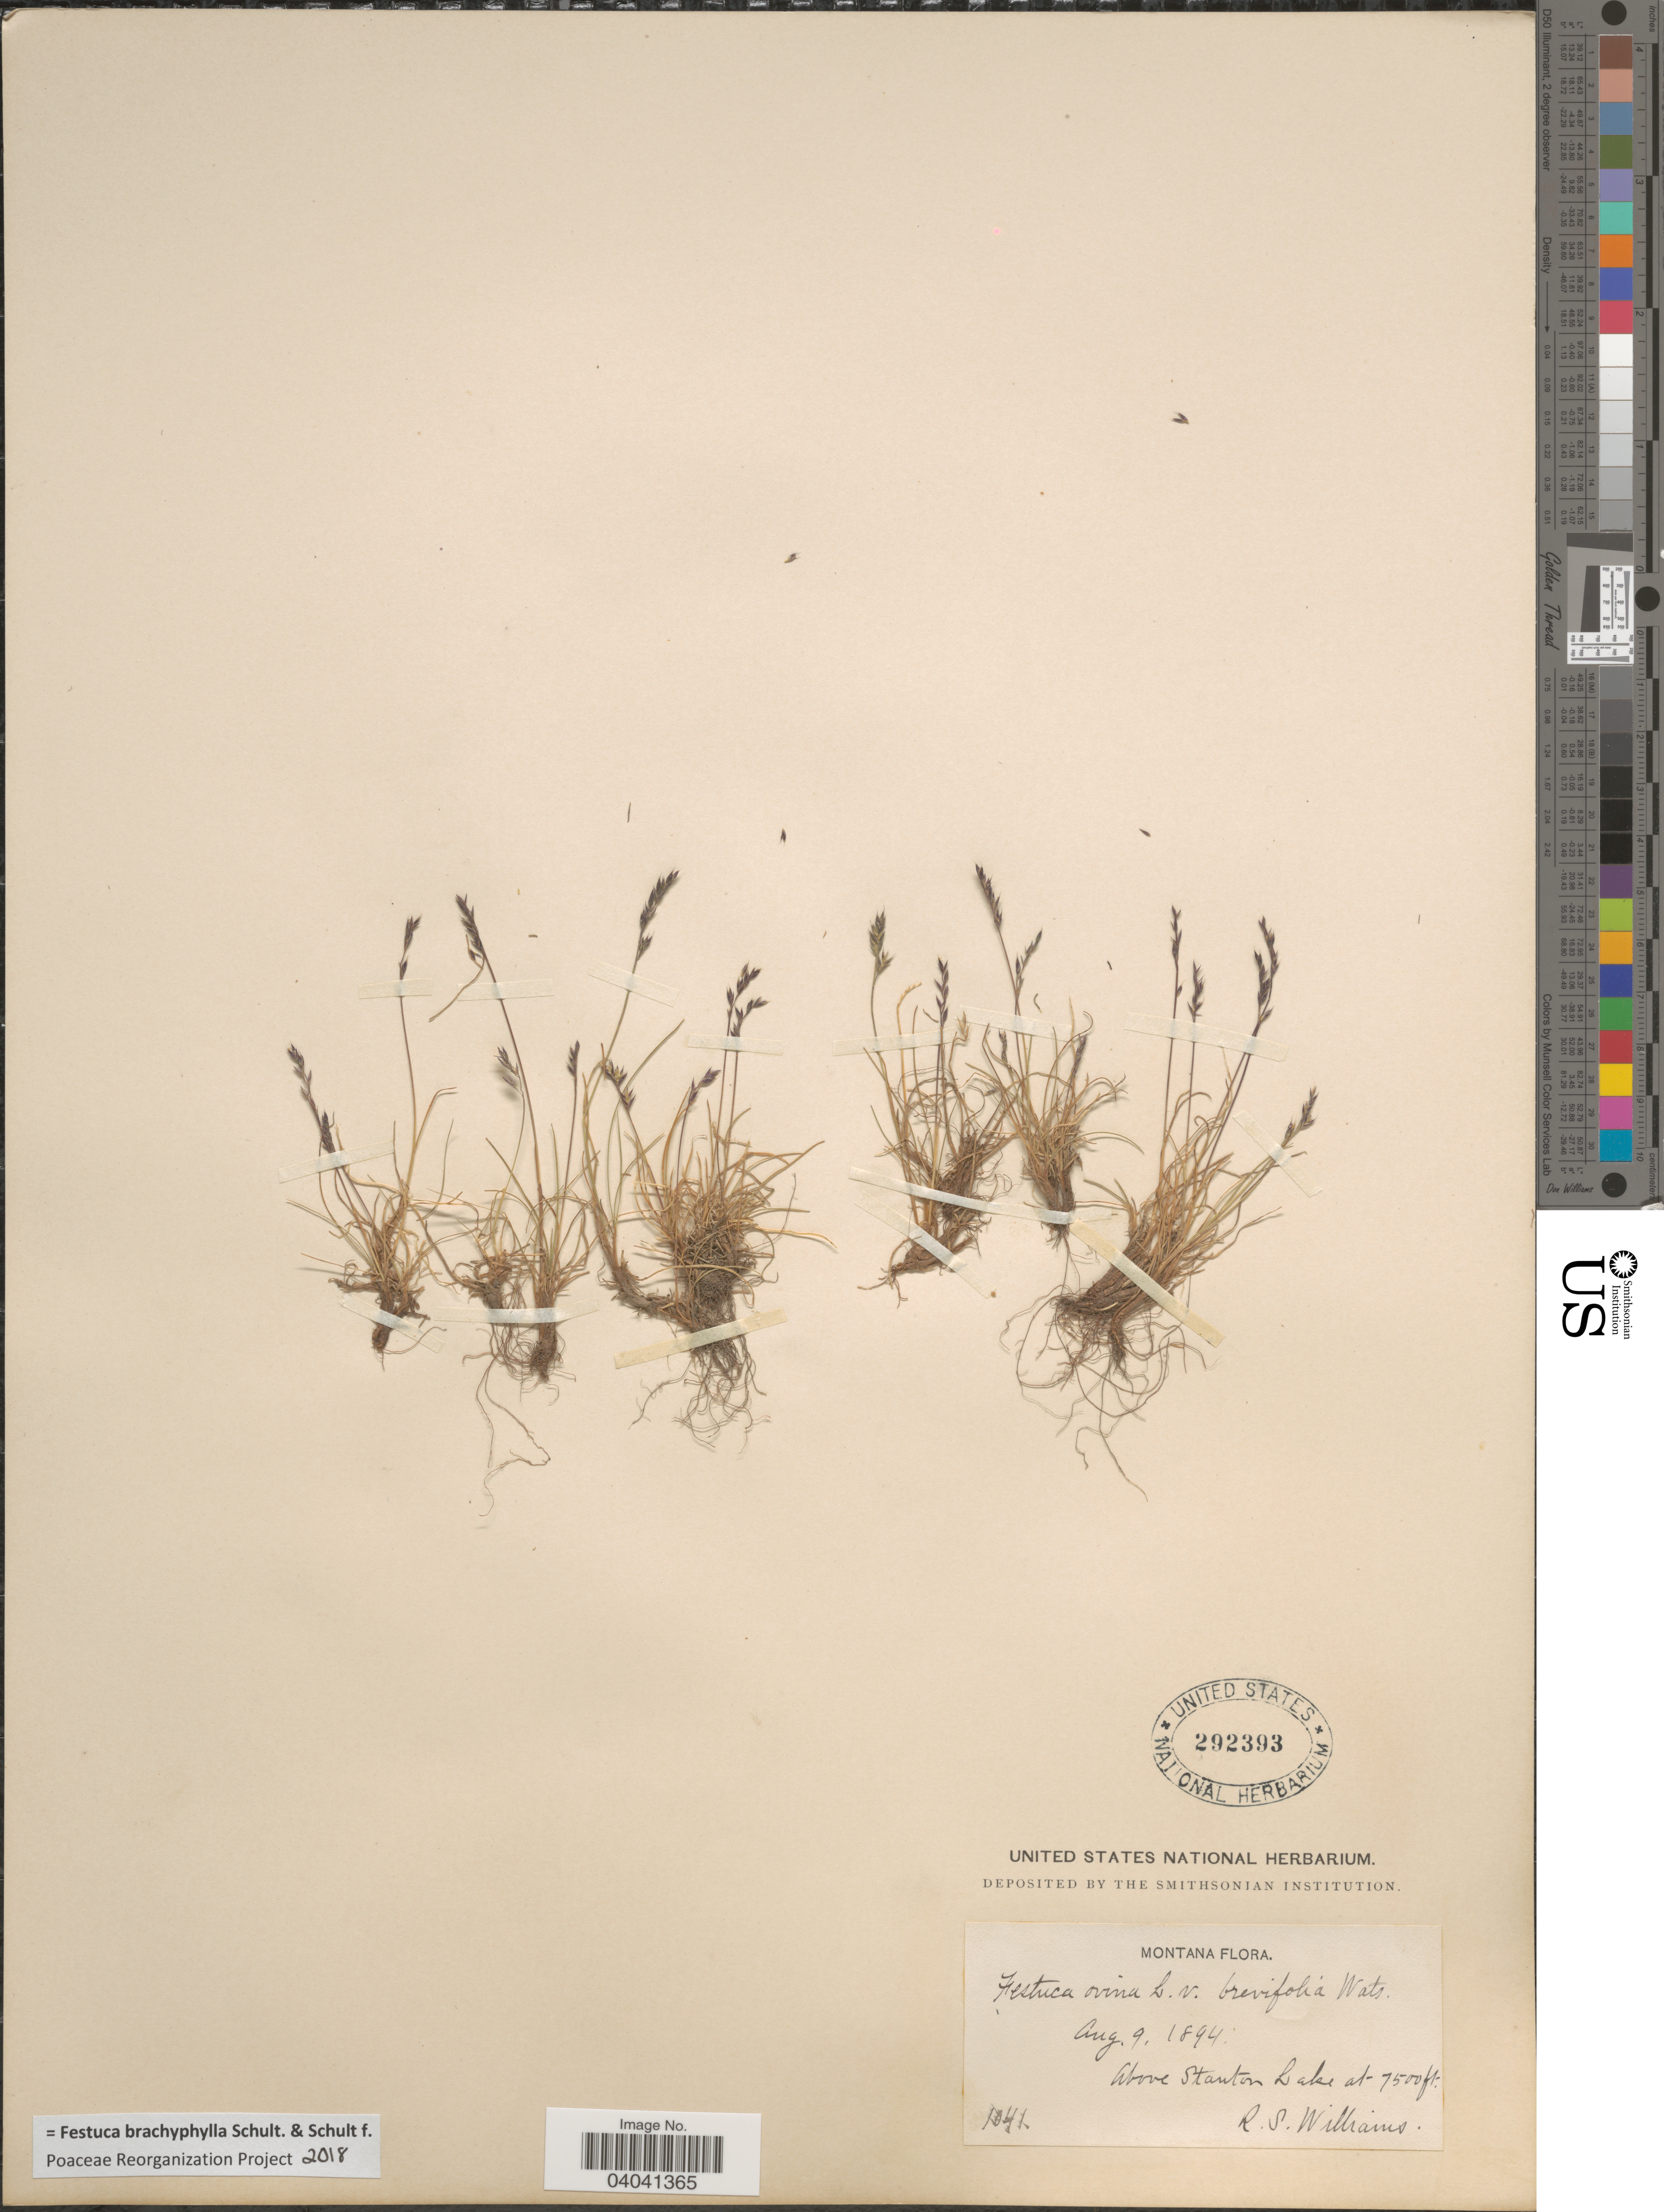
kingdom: Plantae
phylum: Tracheophyta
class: Liliopsida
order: Poales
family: Poaceae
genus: Festuca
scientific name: Festuca brachyphylla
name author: Schult. & Schult. f.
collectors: R. S. Williams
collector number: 1041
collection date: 1894-08-09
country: United States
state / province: Montana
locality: Above Stanton Lake.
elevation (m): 2286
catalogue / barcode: US 292393